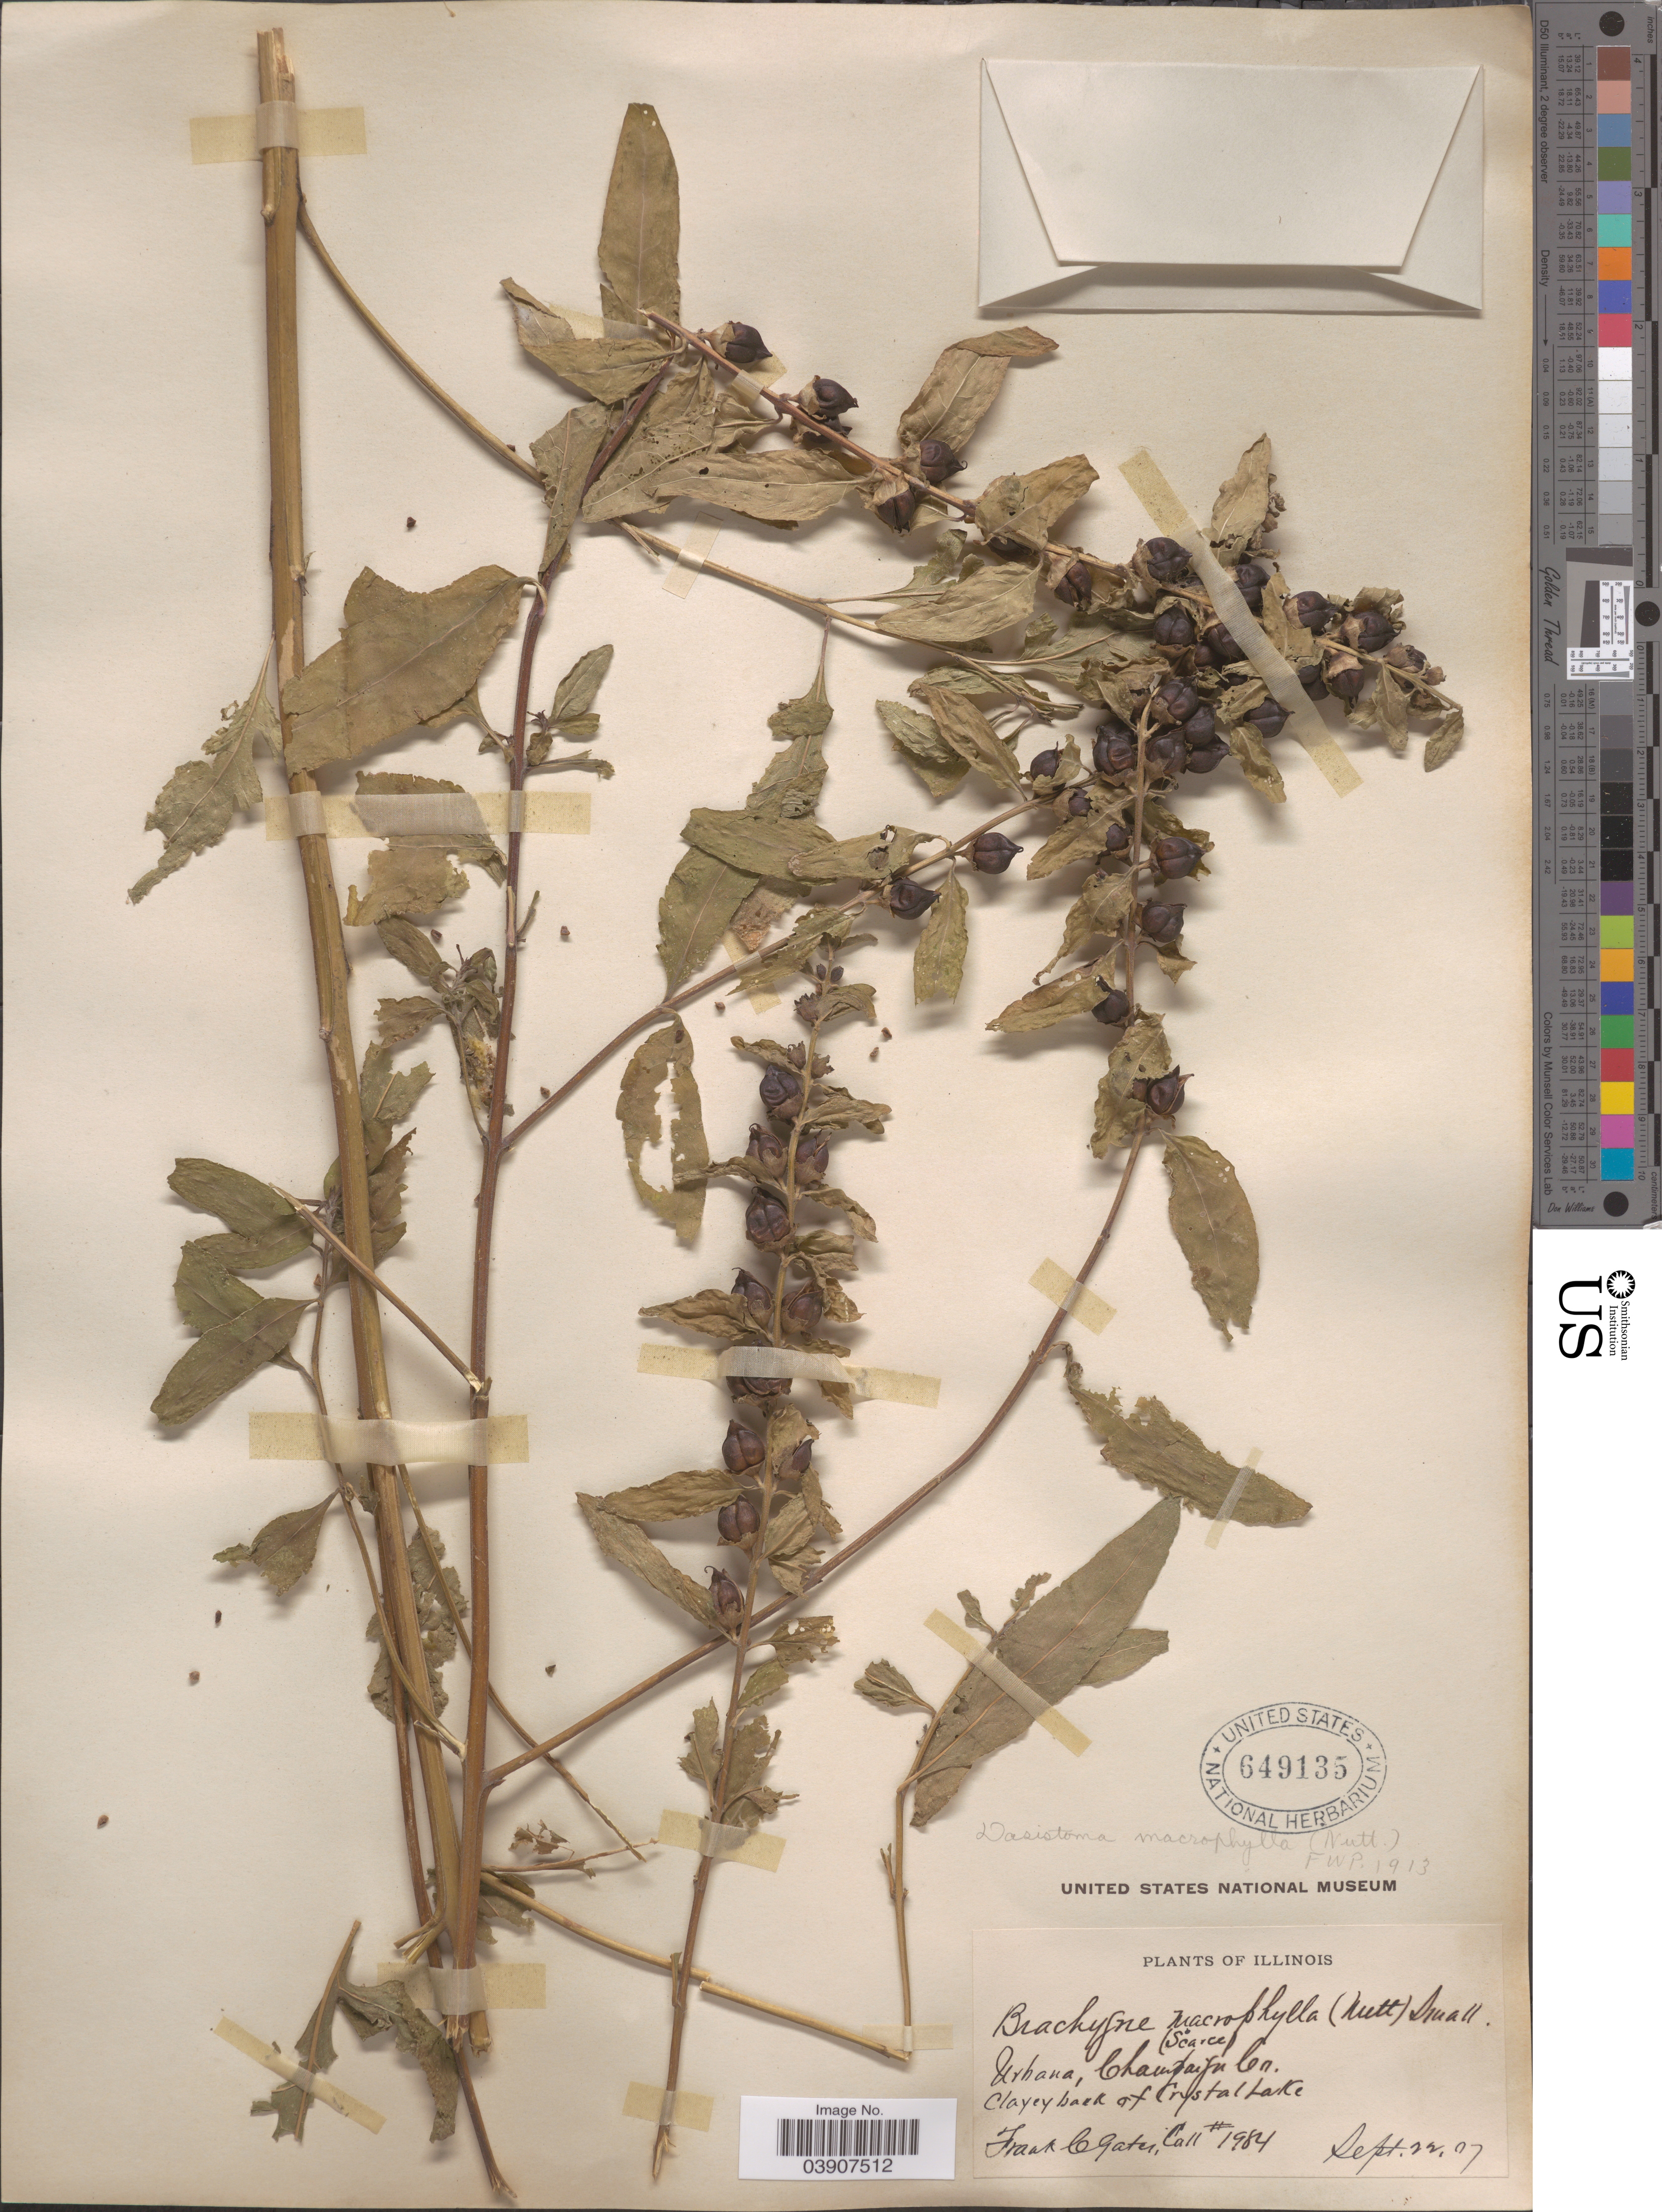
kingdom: Plantae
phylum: Tracheophyta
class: Magnoliopsida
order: Lamiales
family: Orobanchaceae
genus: Dasistoma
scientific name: Dasistoma macrophylla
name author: (Nutt.) Raf.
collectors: F. C. Gates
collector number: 1984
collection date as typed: Transcribed d/m/y: 22/9/7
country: United States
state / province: Illinois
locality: Urbana, Champaign Co. Crystal Lake.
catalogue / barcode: US 649135